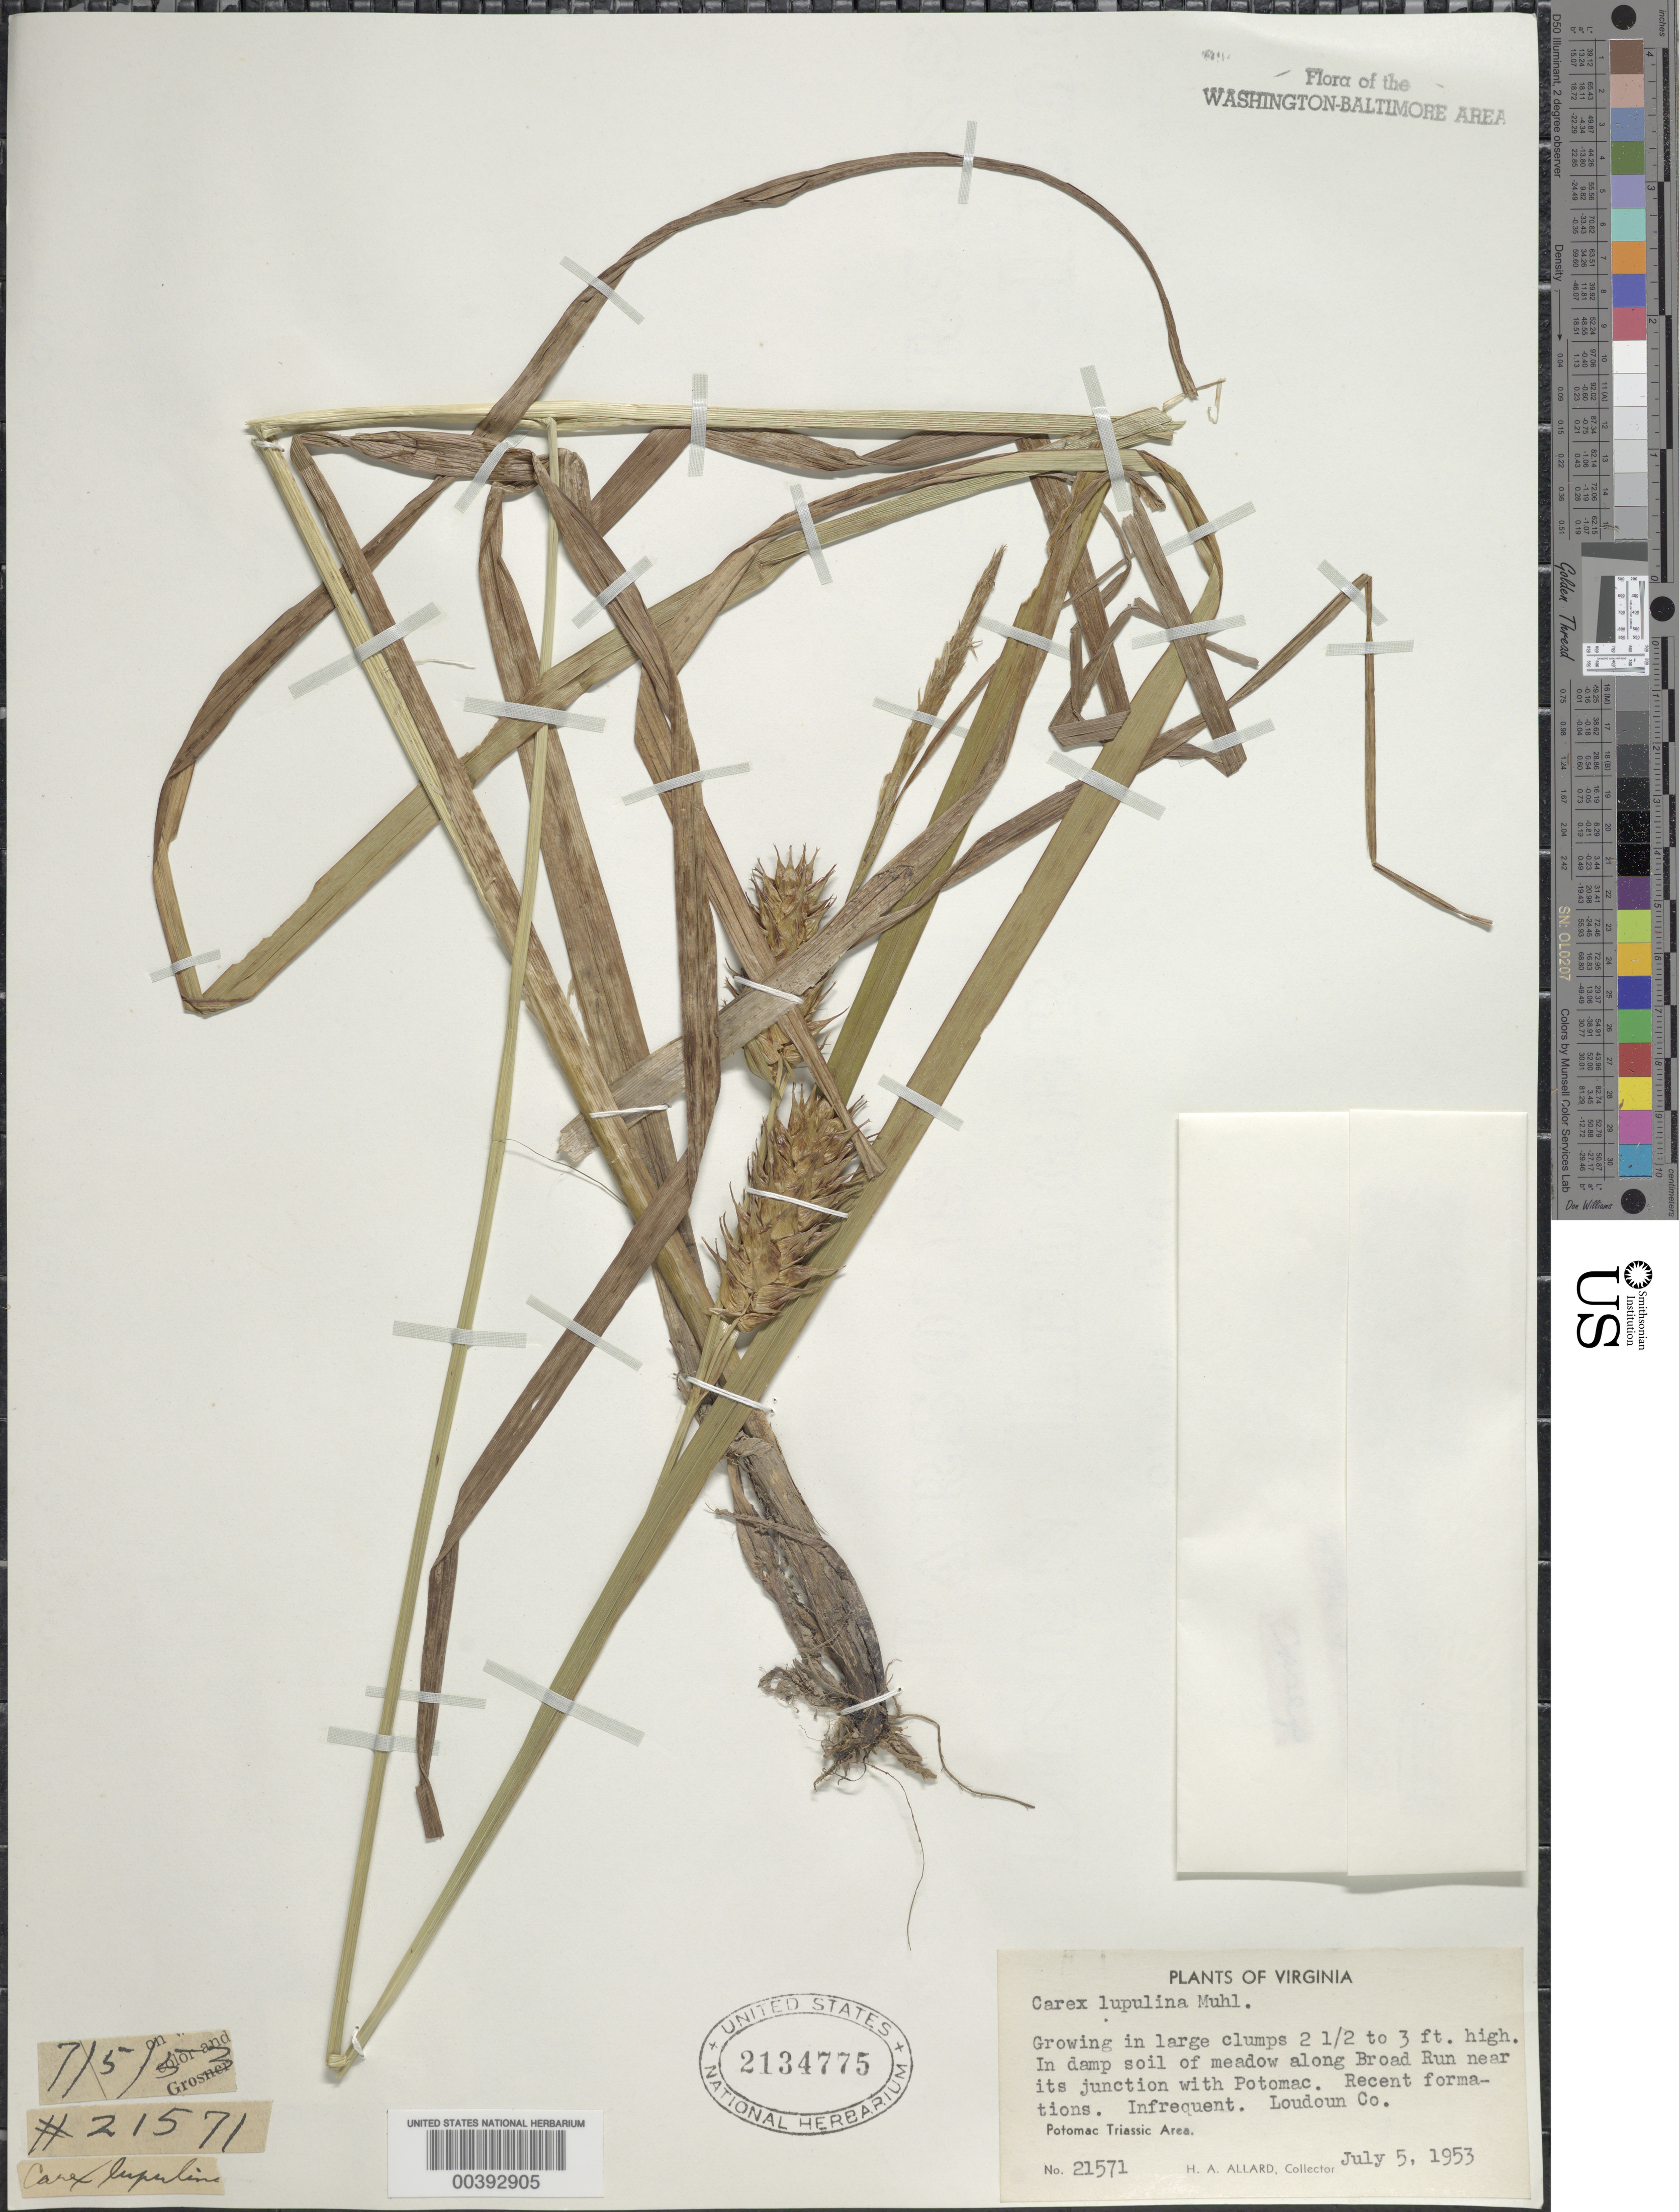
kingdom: Plantae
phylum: Tracheophyta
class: Liliopsida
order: Poales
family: Cyperaceae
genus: Carex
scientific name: Carex lupulina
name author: Muhl. ex Willd.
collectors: H. A. Allard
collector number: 21571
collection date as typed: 05 Jul 1953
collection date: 1953-07-05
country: United States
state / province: Virginia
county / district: Loudoun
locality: Broad Run near junction with the Potomac C. & O. Canal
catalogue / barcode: US 2134775